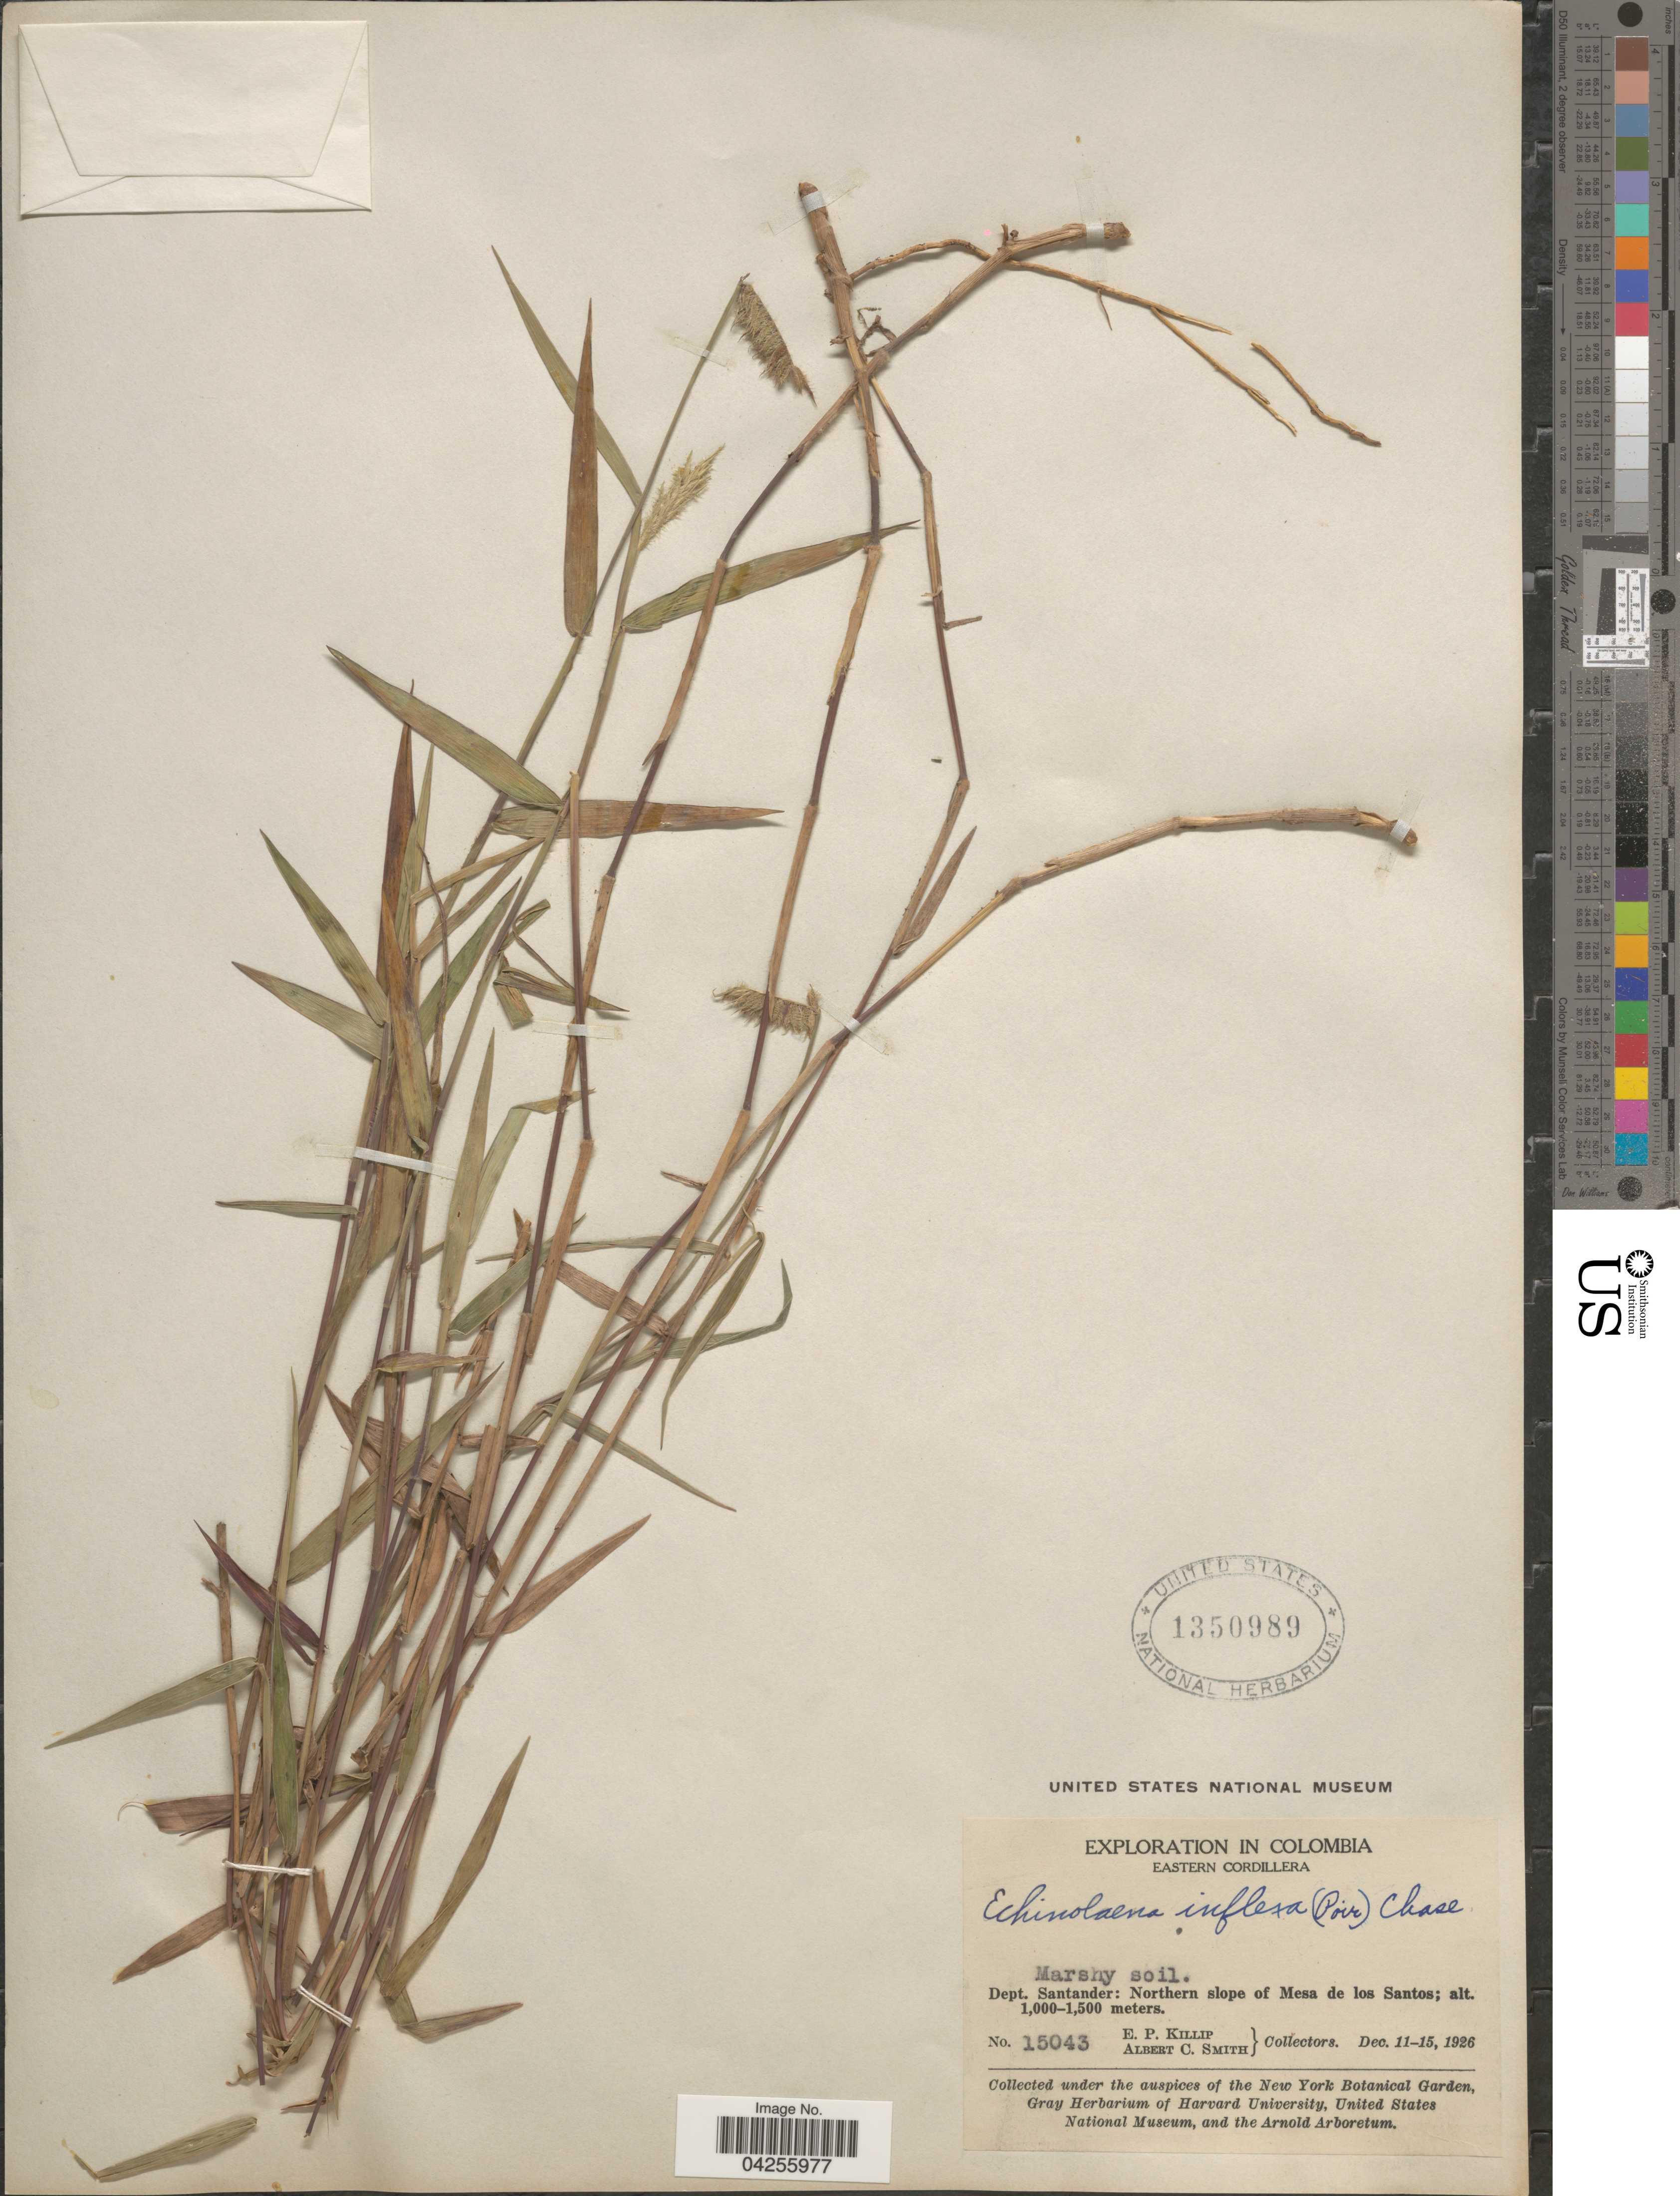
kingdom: Plantae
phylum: Tracheophyta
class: Liliopsida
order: Poales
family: Poaceae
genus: Echinolaena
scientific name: Echinolaena inflexa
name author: (Poir.) Chase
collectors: E. P. Killip & A. C. Smith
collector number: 15043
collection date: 1926-12-11/1926-12-15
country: Colombia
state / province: Santander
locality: Exploration in Colombia. Eastern Cordillera. Dept. Santander: Northern slope of Mesa de los Santos.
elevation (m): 1000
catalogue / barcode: US 1350989